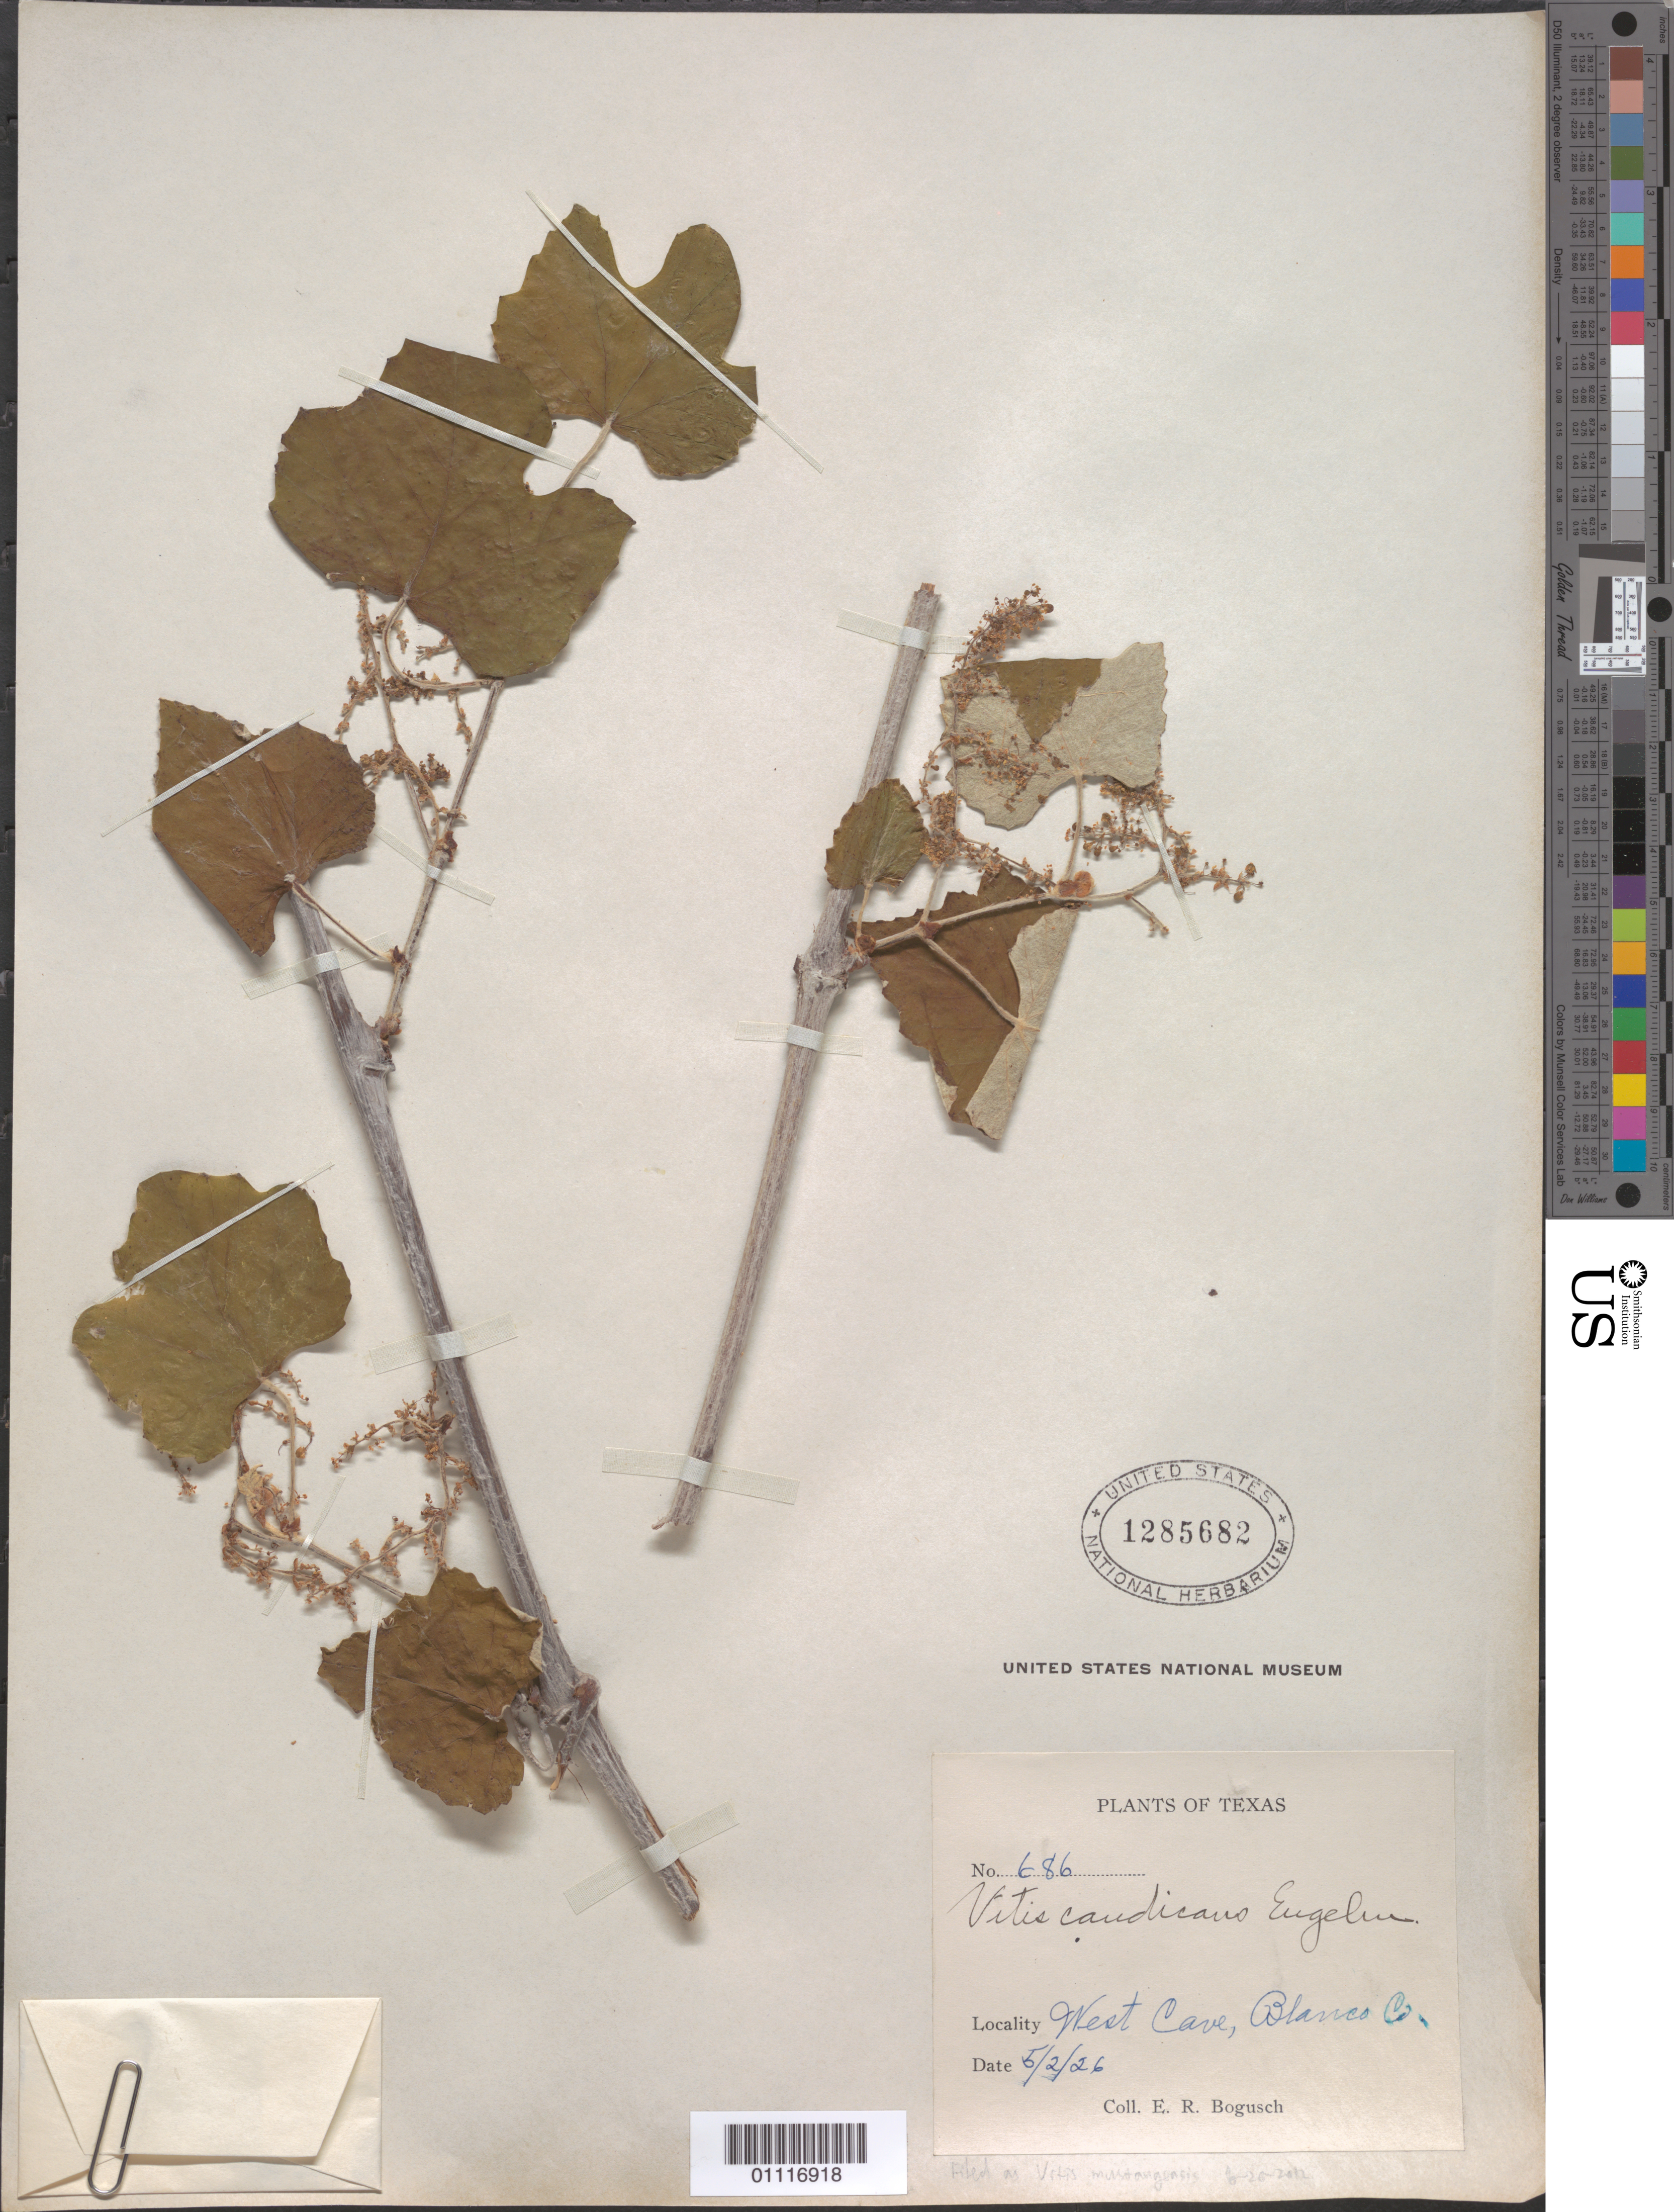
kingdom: Plantae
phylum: Tracheophyta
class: Magnoliopsida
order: Vitales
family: Vitaceae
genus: Vitis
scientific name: Vitis mustangensis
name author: Buckley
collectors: E. Bogusch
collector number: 686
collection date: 1926-02-05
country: United States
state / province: Texas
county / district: Blanco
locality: West Cave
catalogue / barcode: US 1285682